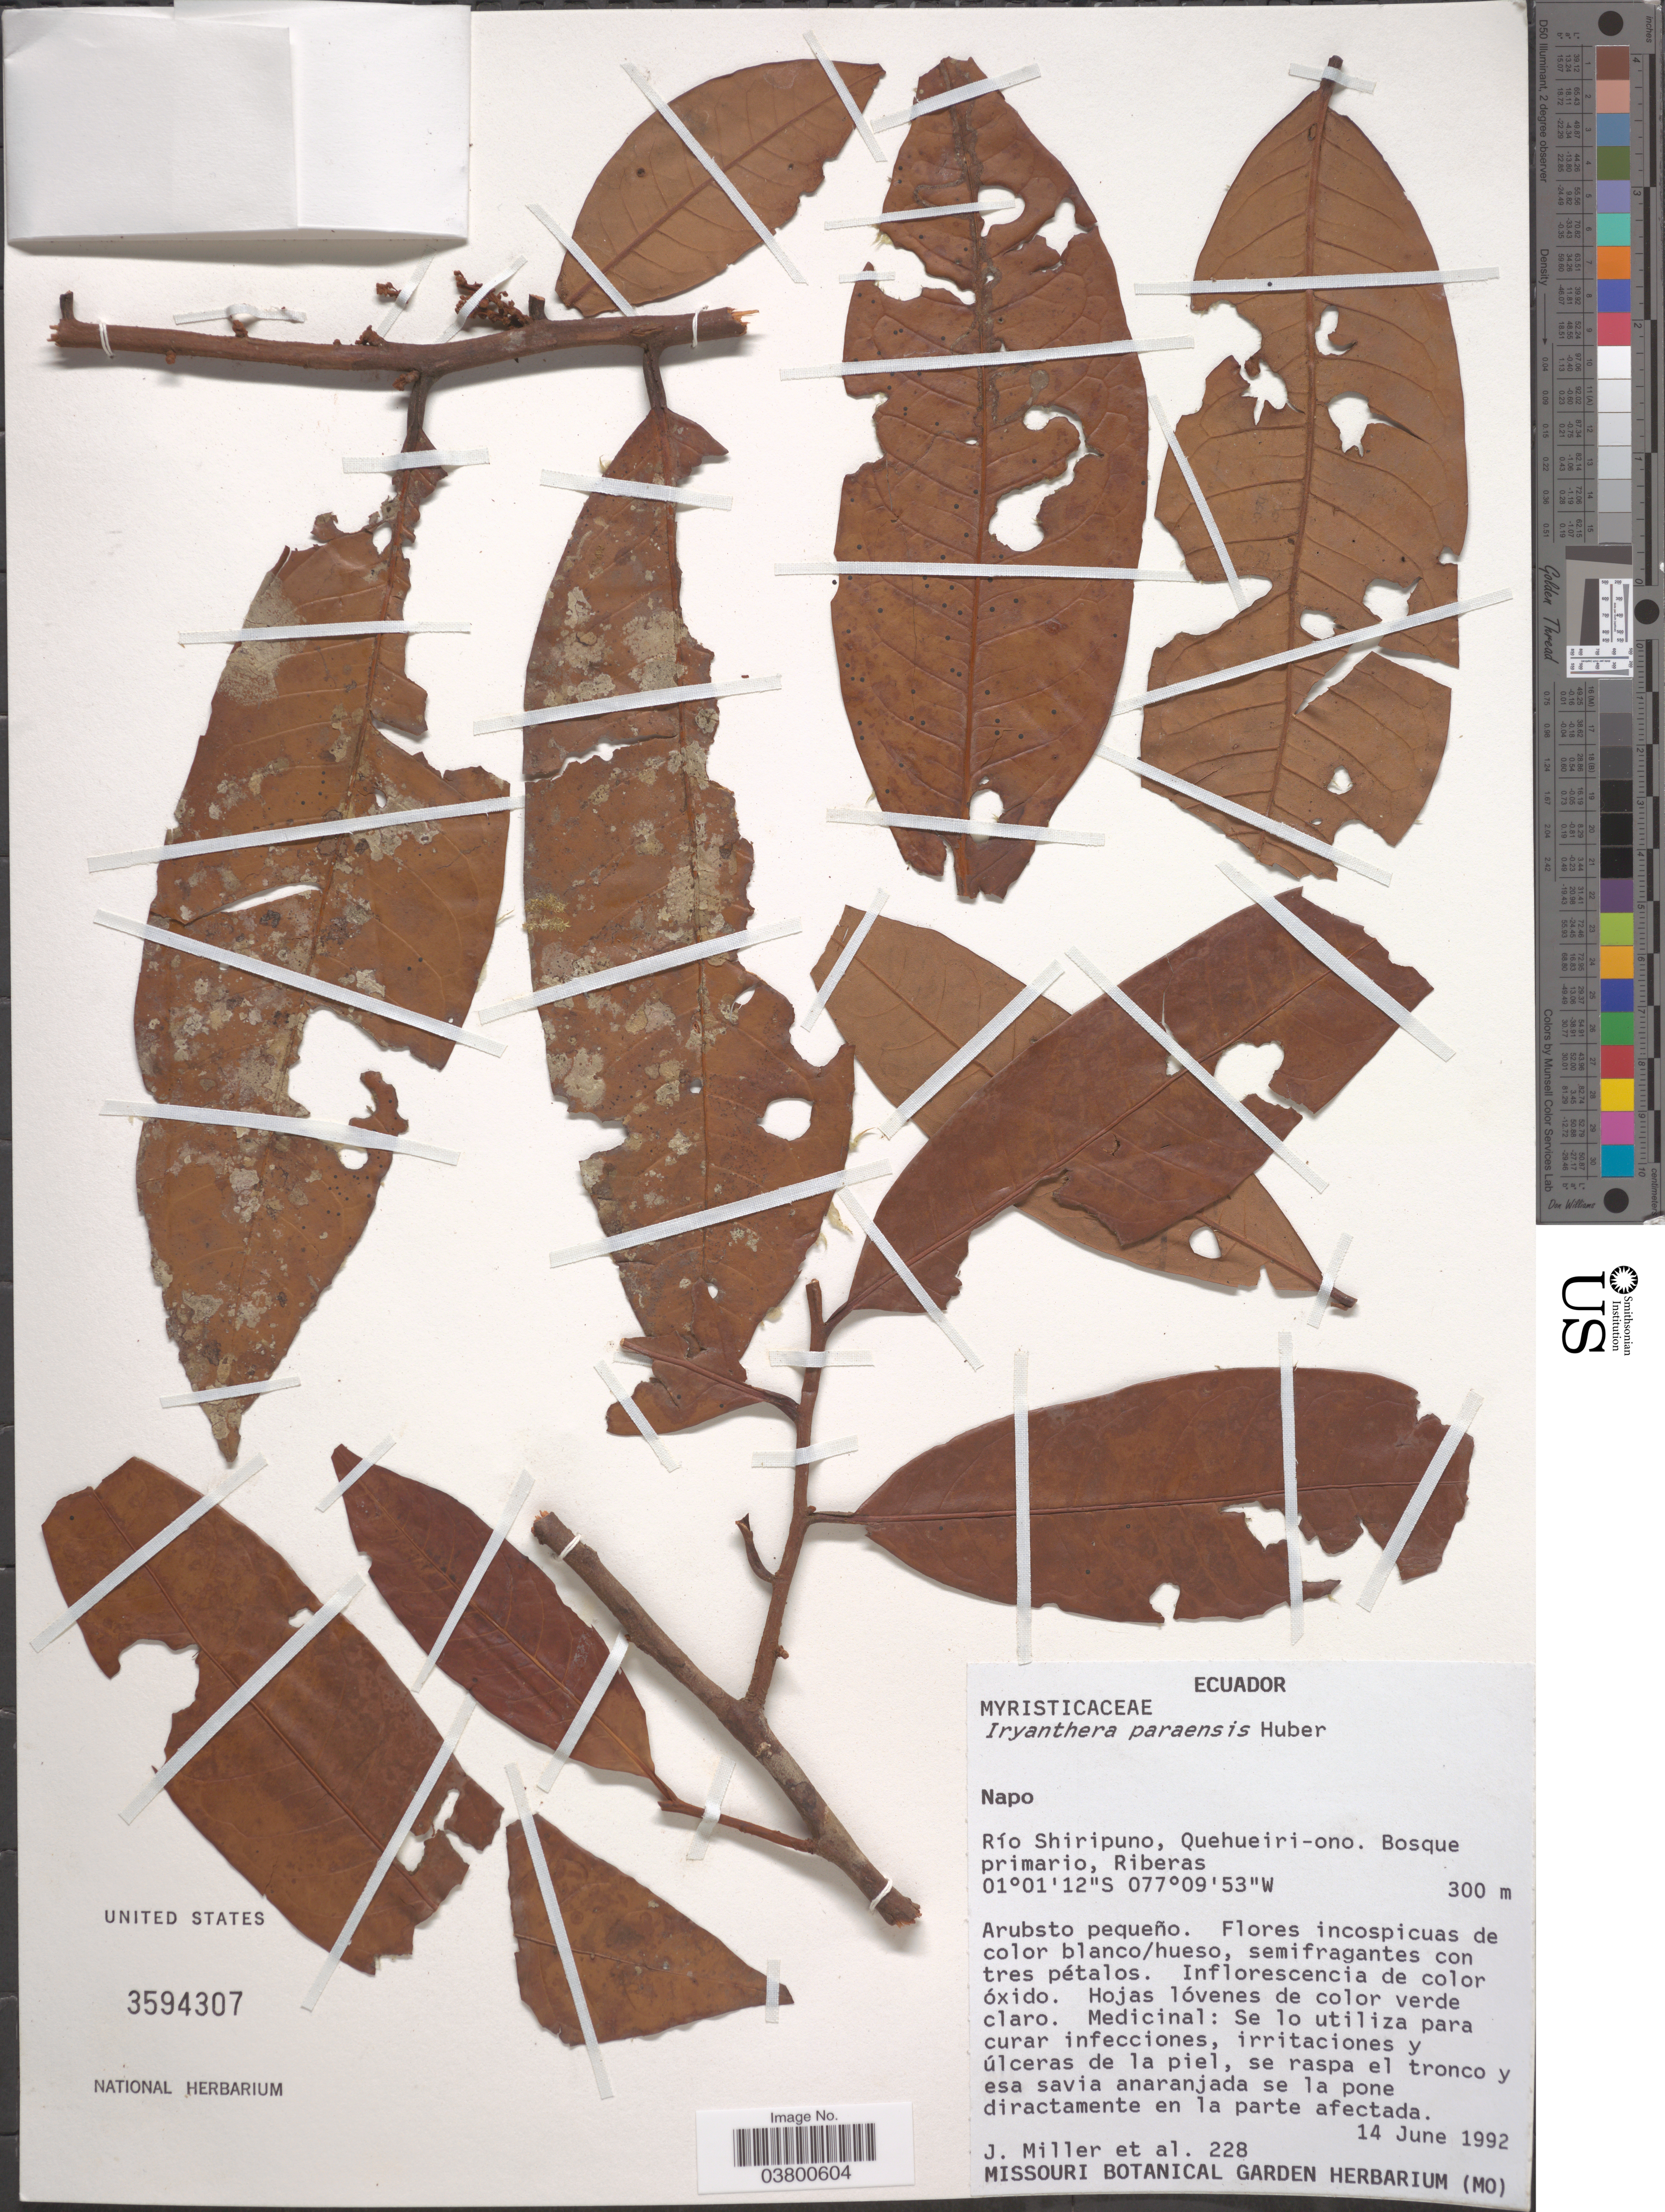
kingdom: Plantae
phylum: Tracheophyta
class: Magnoliopsida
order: Magnoliales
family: Myristicaceae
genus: Iryanthera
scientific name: Iryanthera paraensis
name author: Huber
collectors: J. Miller & et al.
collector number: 228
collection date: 1992-06-14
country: Ecuador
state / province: Napo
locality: Río Shiripuno, Quehueiri-ono. Bosque primario, Riberas.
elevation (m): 300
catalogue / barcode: US 3594307